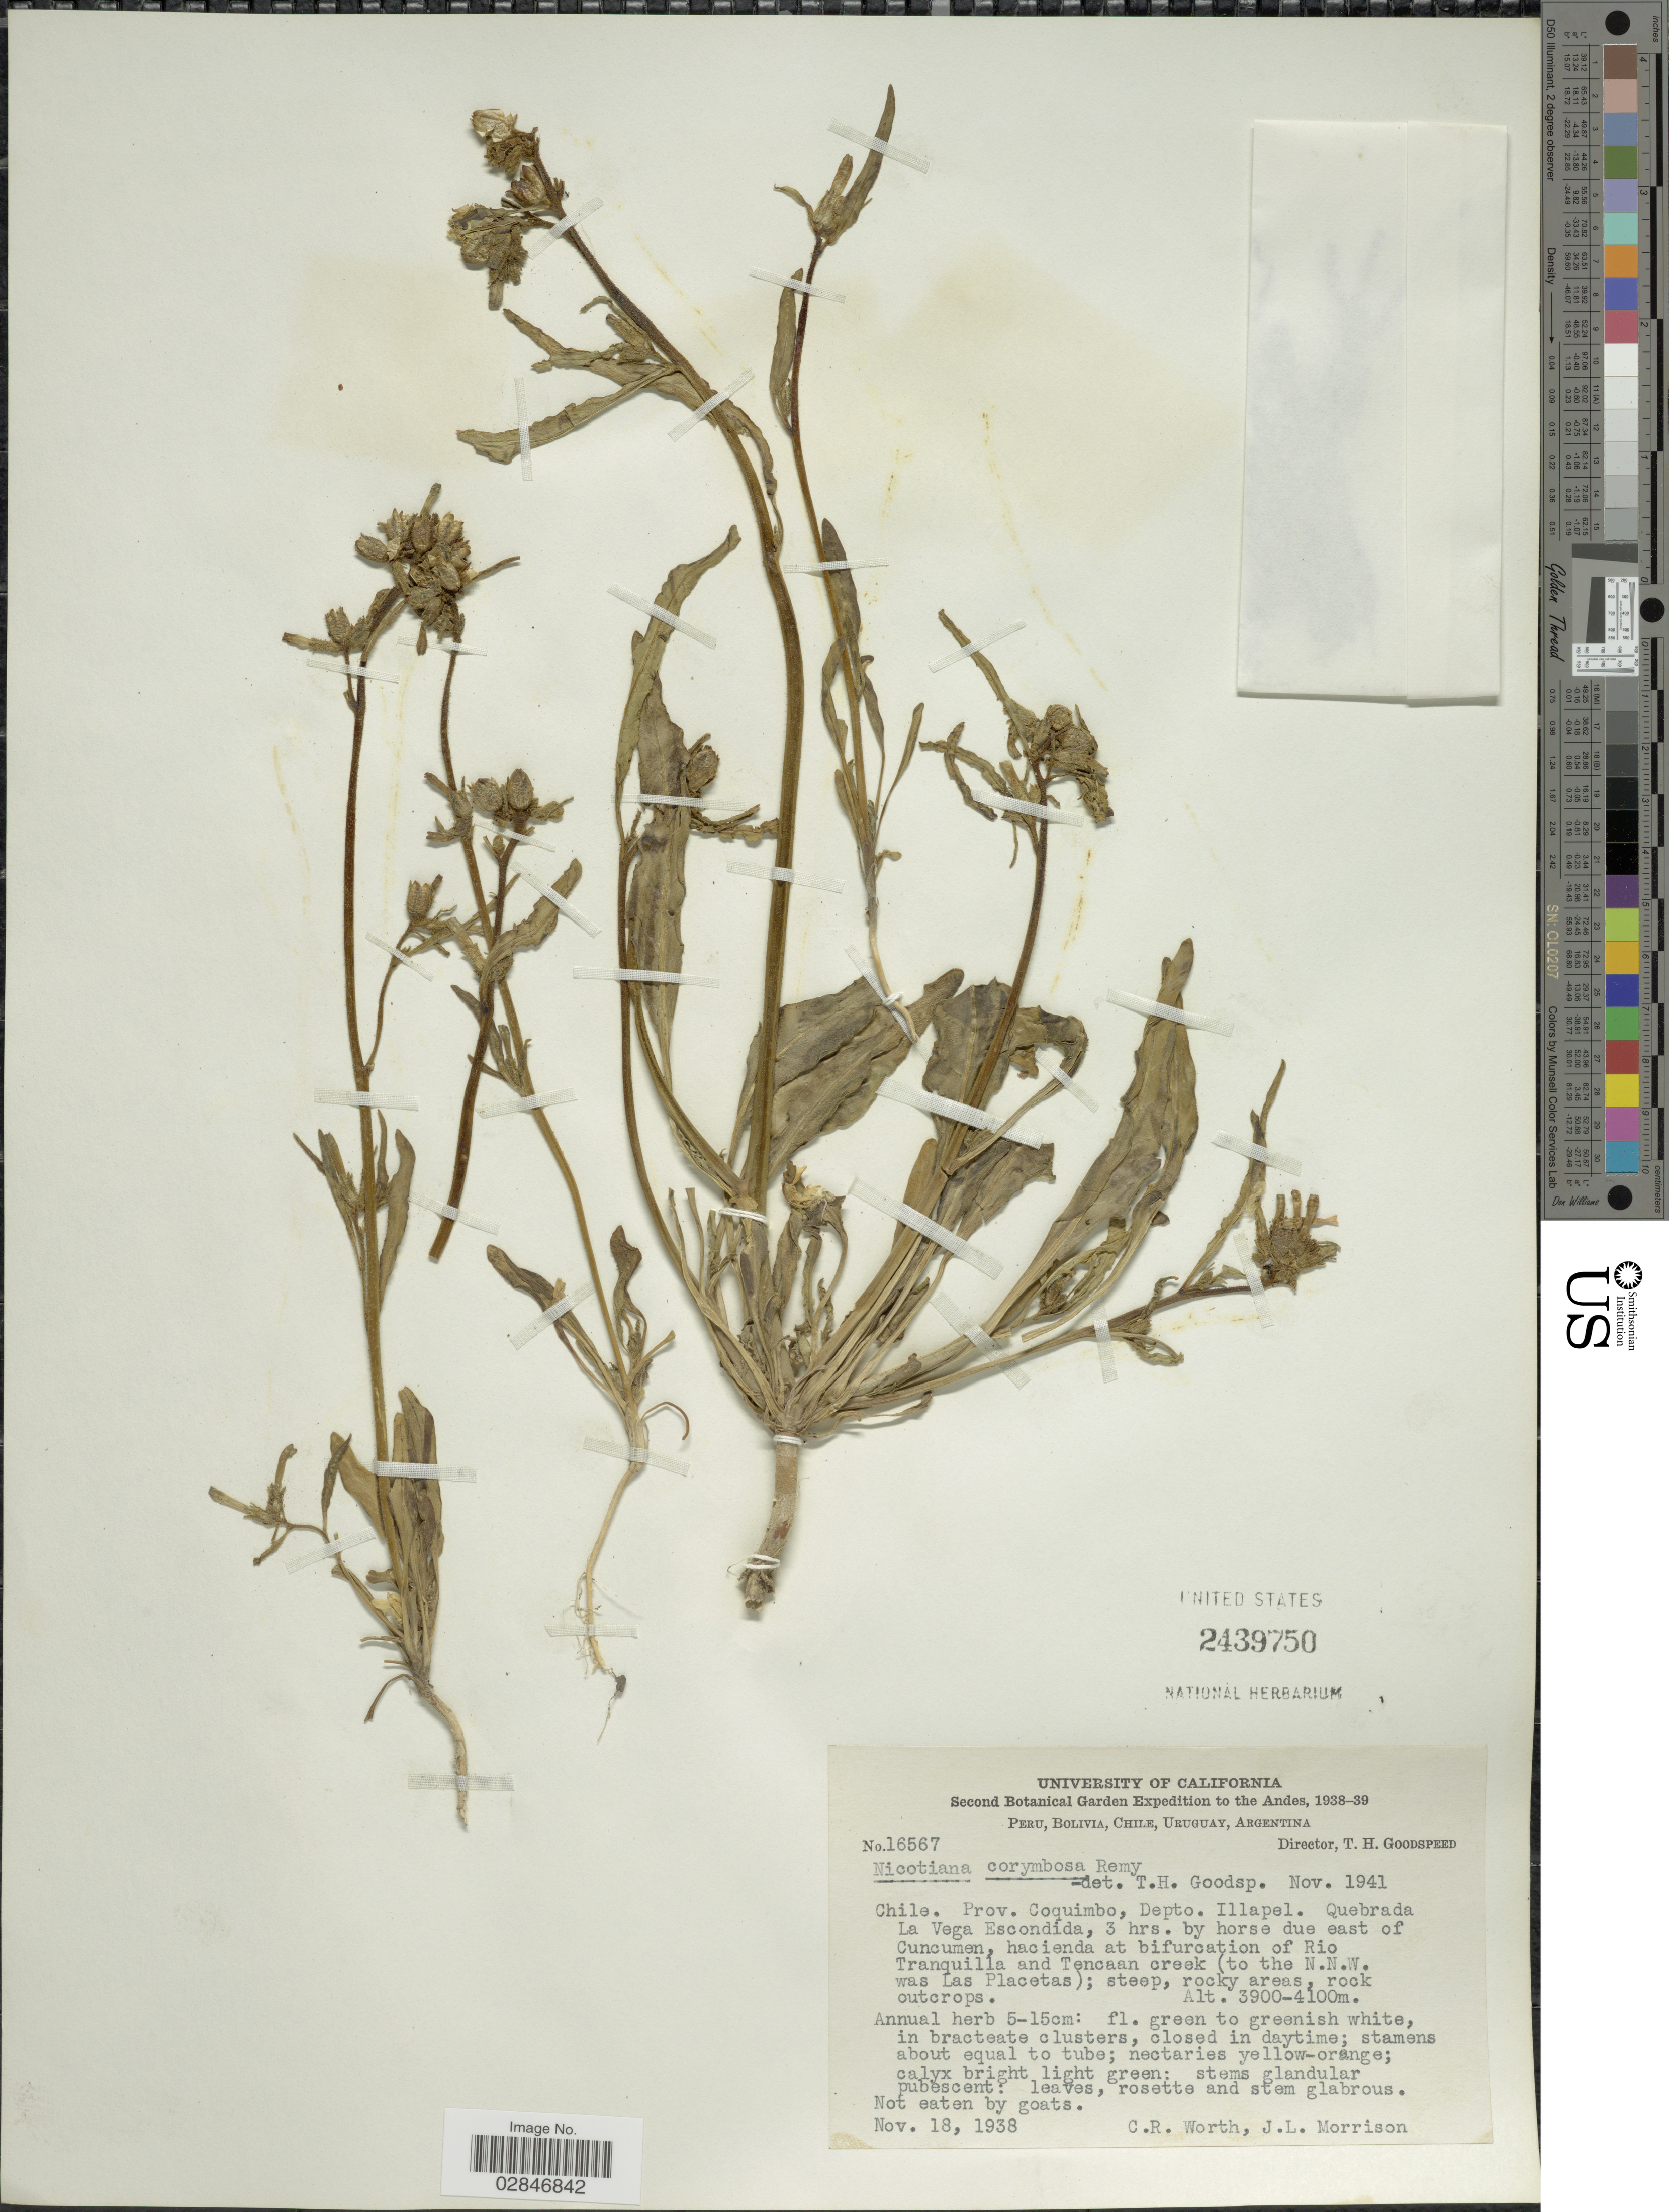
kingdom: Plantae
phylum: Tracheophyta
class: Magnoliopsida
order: Solanales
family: Solanaceae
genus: Nicotiana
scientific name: Nicotiana corymbosa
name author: J. Rémy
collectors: C. R. Worth & J. Morrison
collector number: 16567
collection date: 1938-11-18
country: Chile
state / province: Coquimbo (IV)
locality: The Andes, Prov. Coquimbo, Depto. Illapel. Quebrada La Vega Escondida, 3 hrs. by horse due east of Cuncumen, hacienda at bifurcation of Rop Tranquilla and Tencaan creek (to the N.N.W. was Las Placetas).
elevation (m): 3900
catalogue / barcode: US 2439750